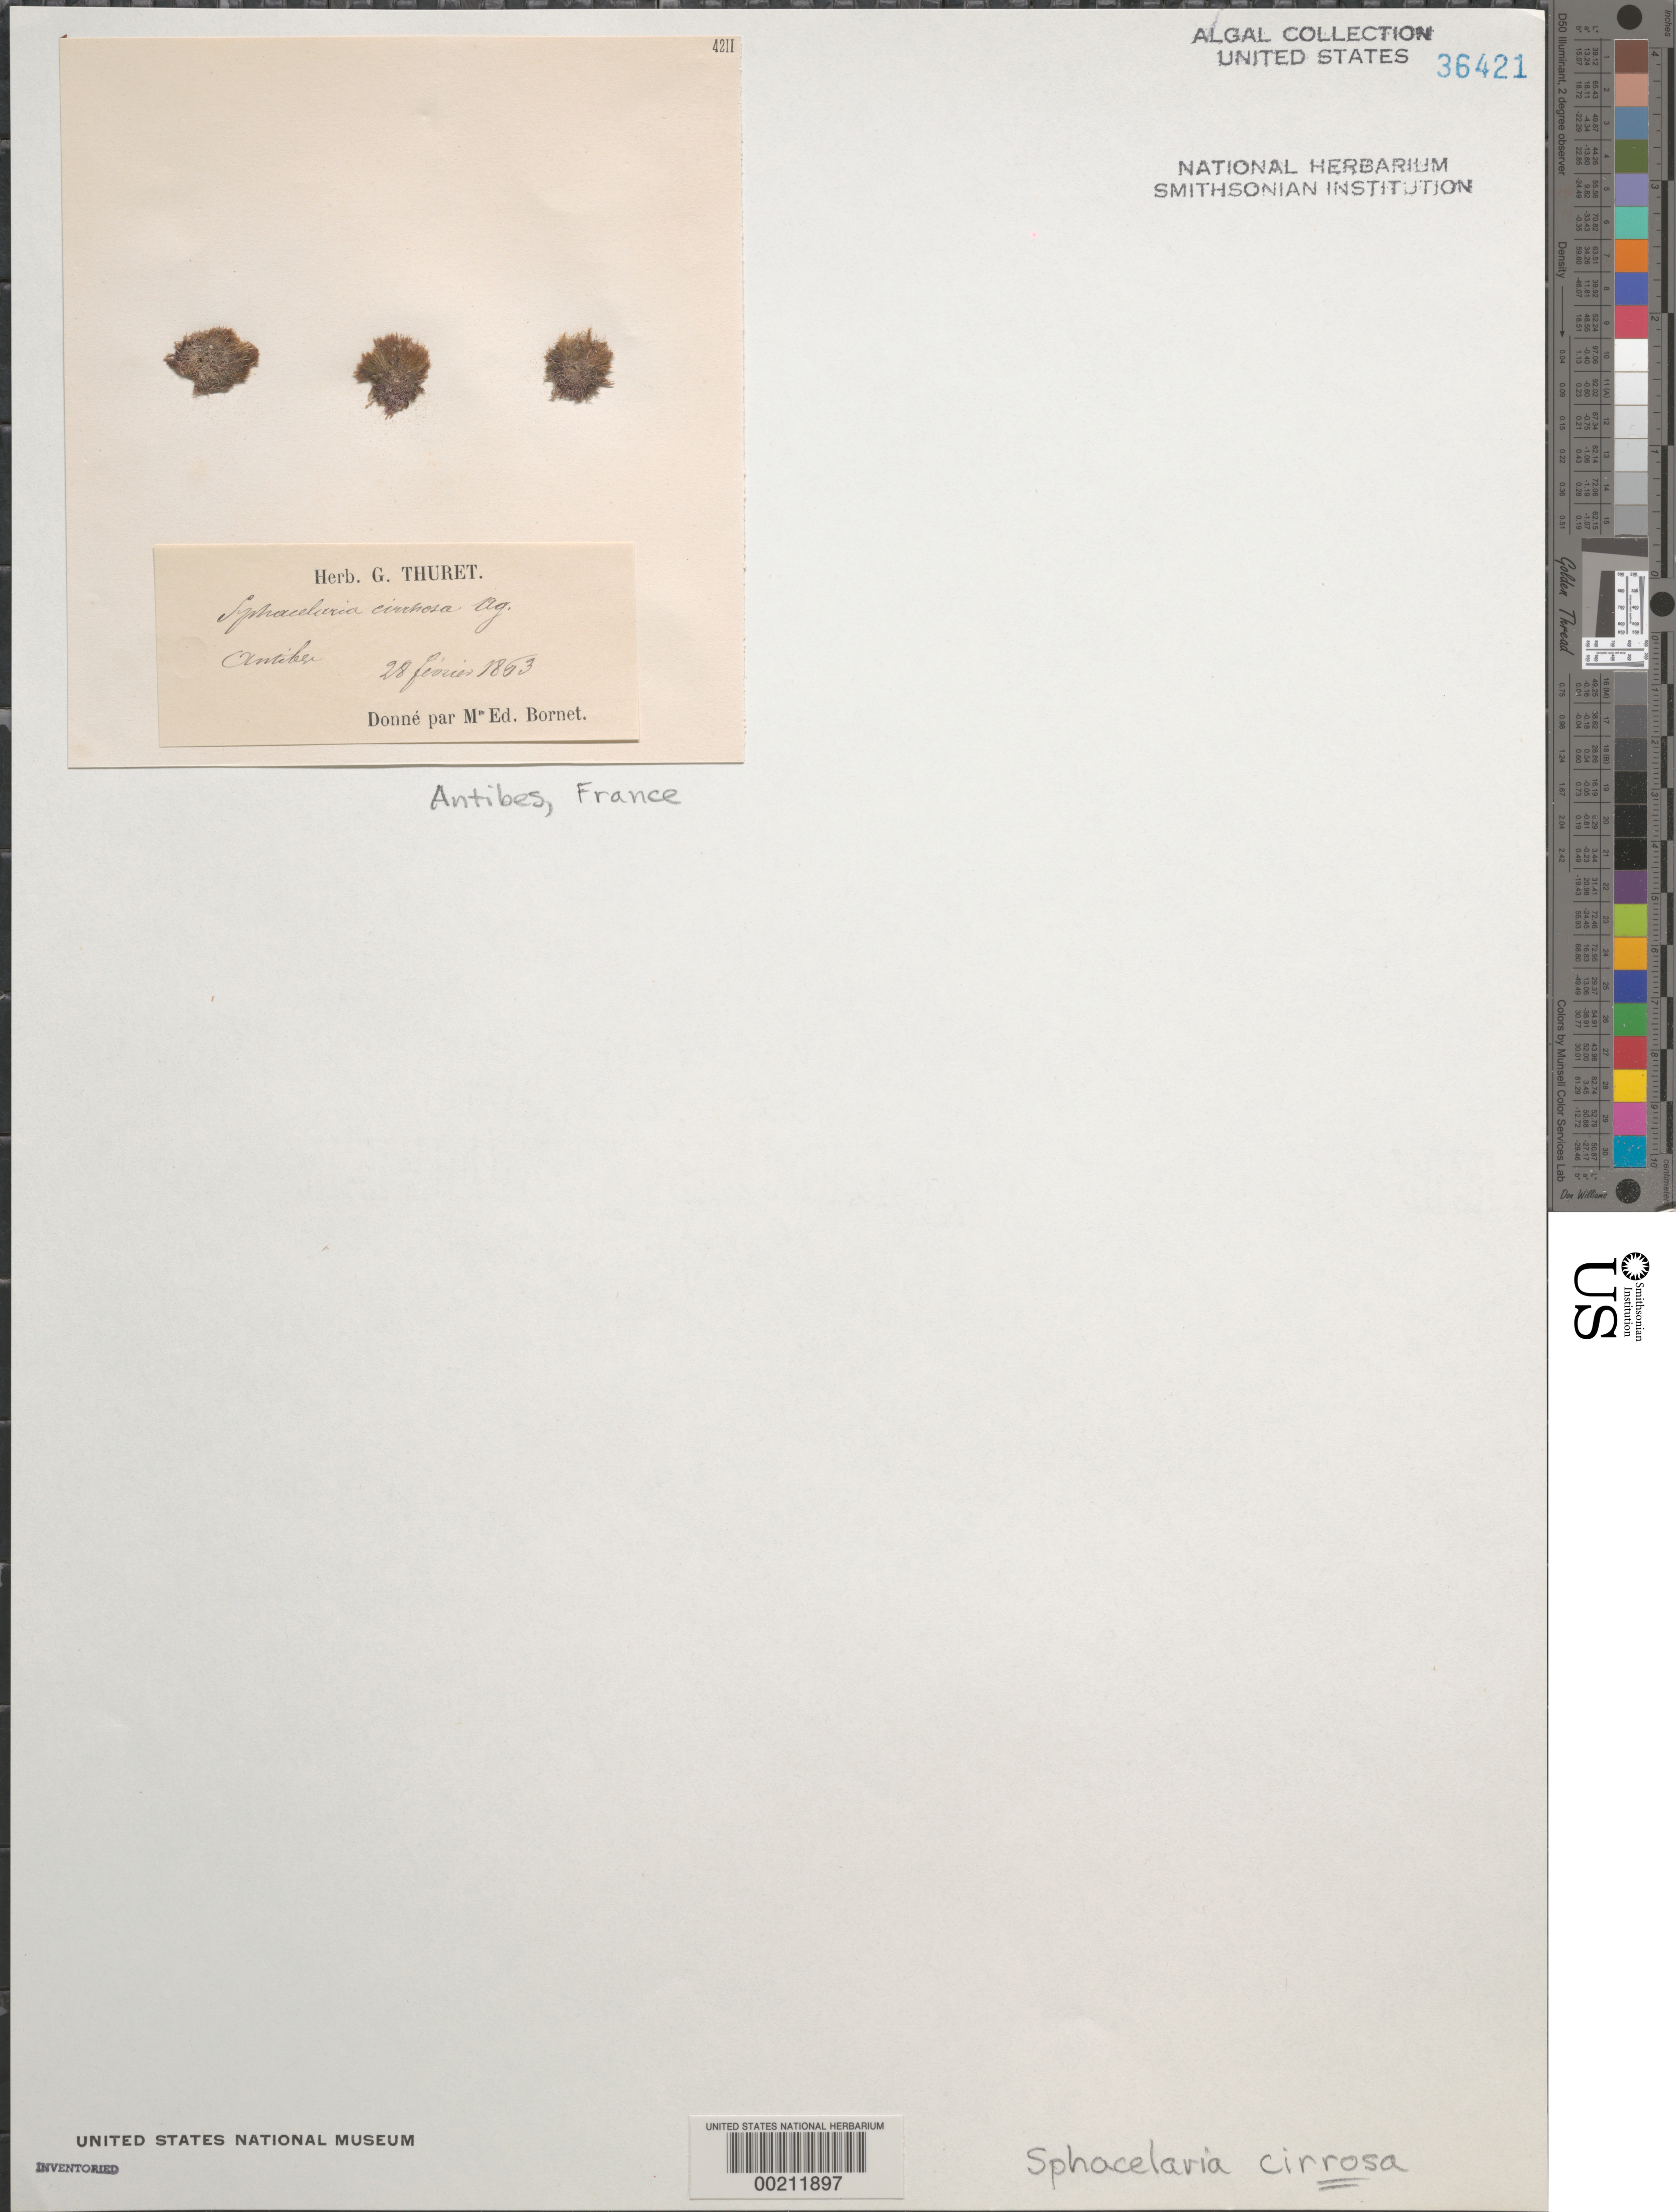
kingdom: Chromista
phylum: Ochrophyta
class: Phaeophyceae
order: Sphacelariales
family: Sphacelariaceae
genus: Sphacelaria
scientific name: Sphacelaria cirrosa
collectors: Thuret, G. (herbarium)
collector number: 4211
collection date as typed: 28 Feb 1863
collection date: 1863-02-28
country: France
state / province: Provence-Alpes-Côte d'Azur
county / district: Alpes-Maritimes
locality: Antibes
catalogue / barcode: US 36421